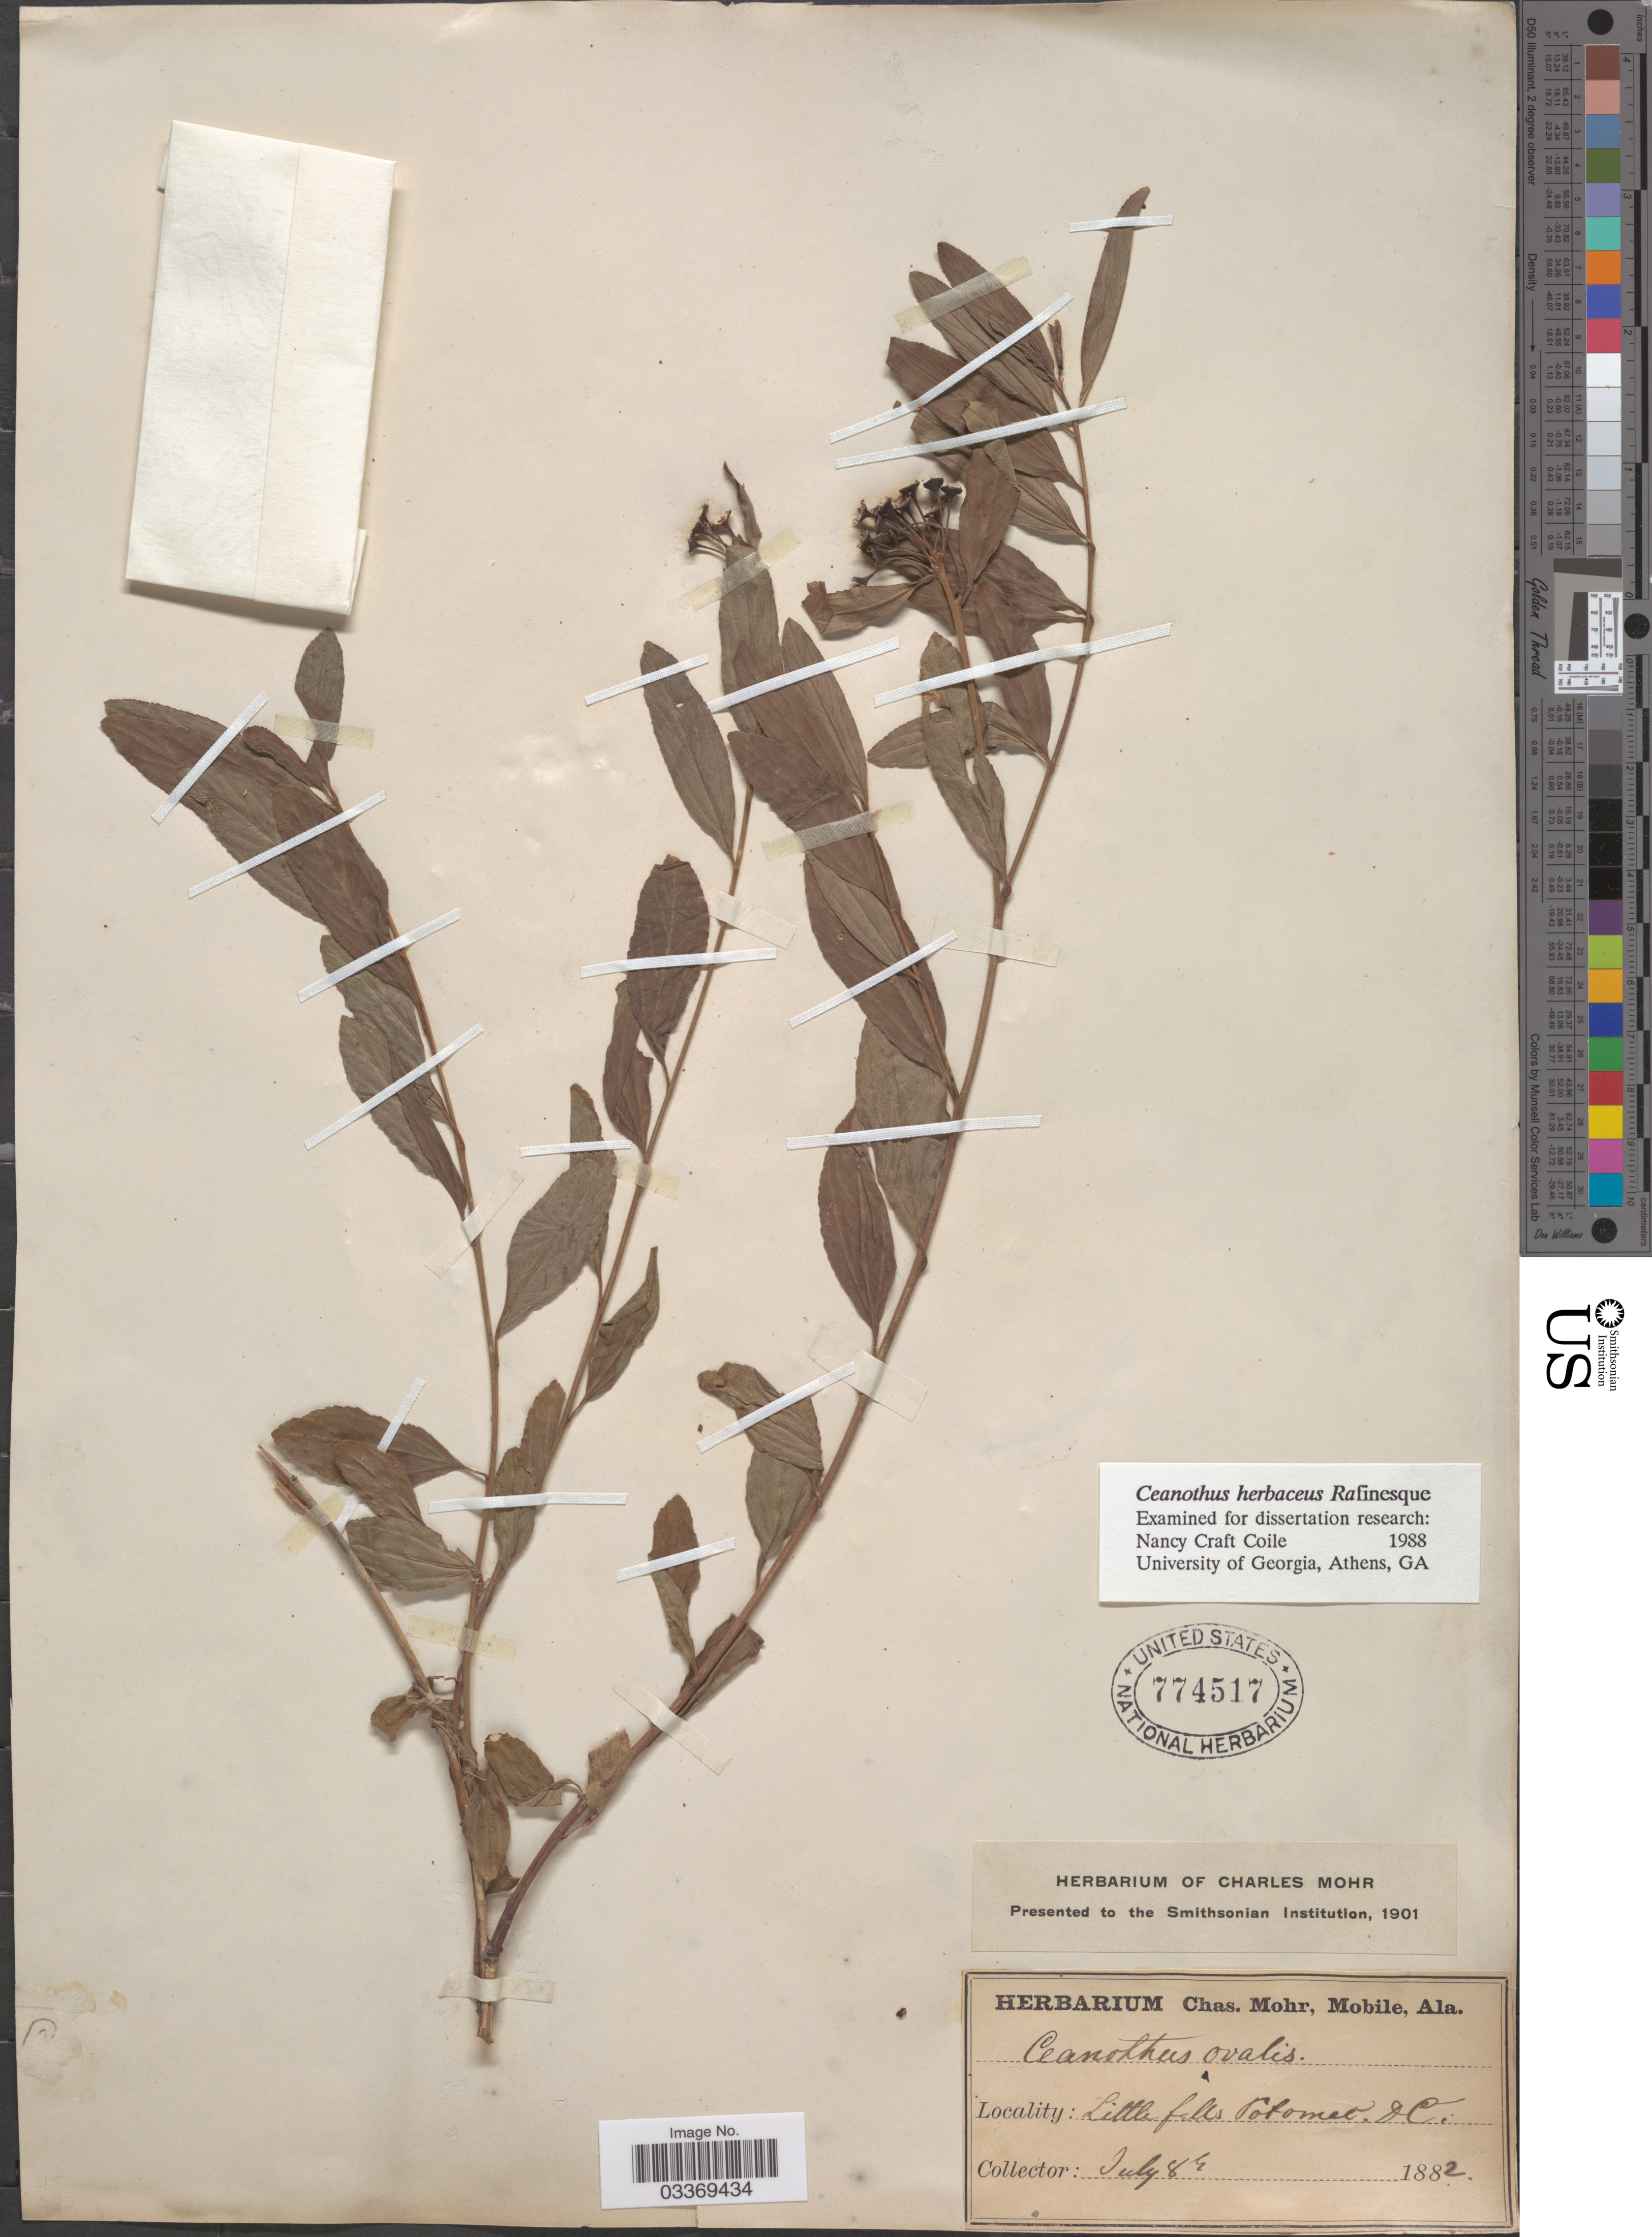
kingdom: Plantae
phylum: Tracheophyta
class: Magnoliopsida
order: Rosales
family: Rhamnaceae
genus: Ceanothus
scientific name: Ceanothus ovatus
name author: Desf.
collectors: ex herb. Charles Mohr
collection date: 1882-07-08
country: United States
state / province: District of Columbia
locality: Little falls Potomac.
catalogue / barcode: US 774517